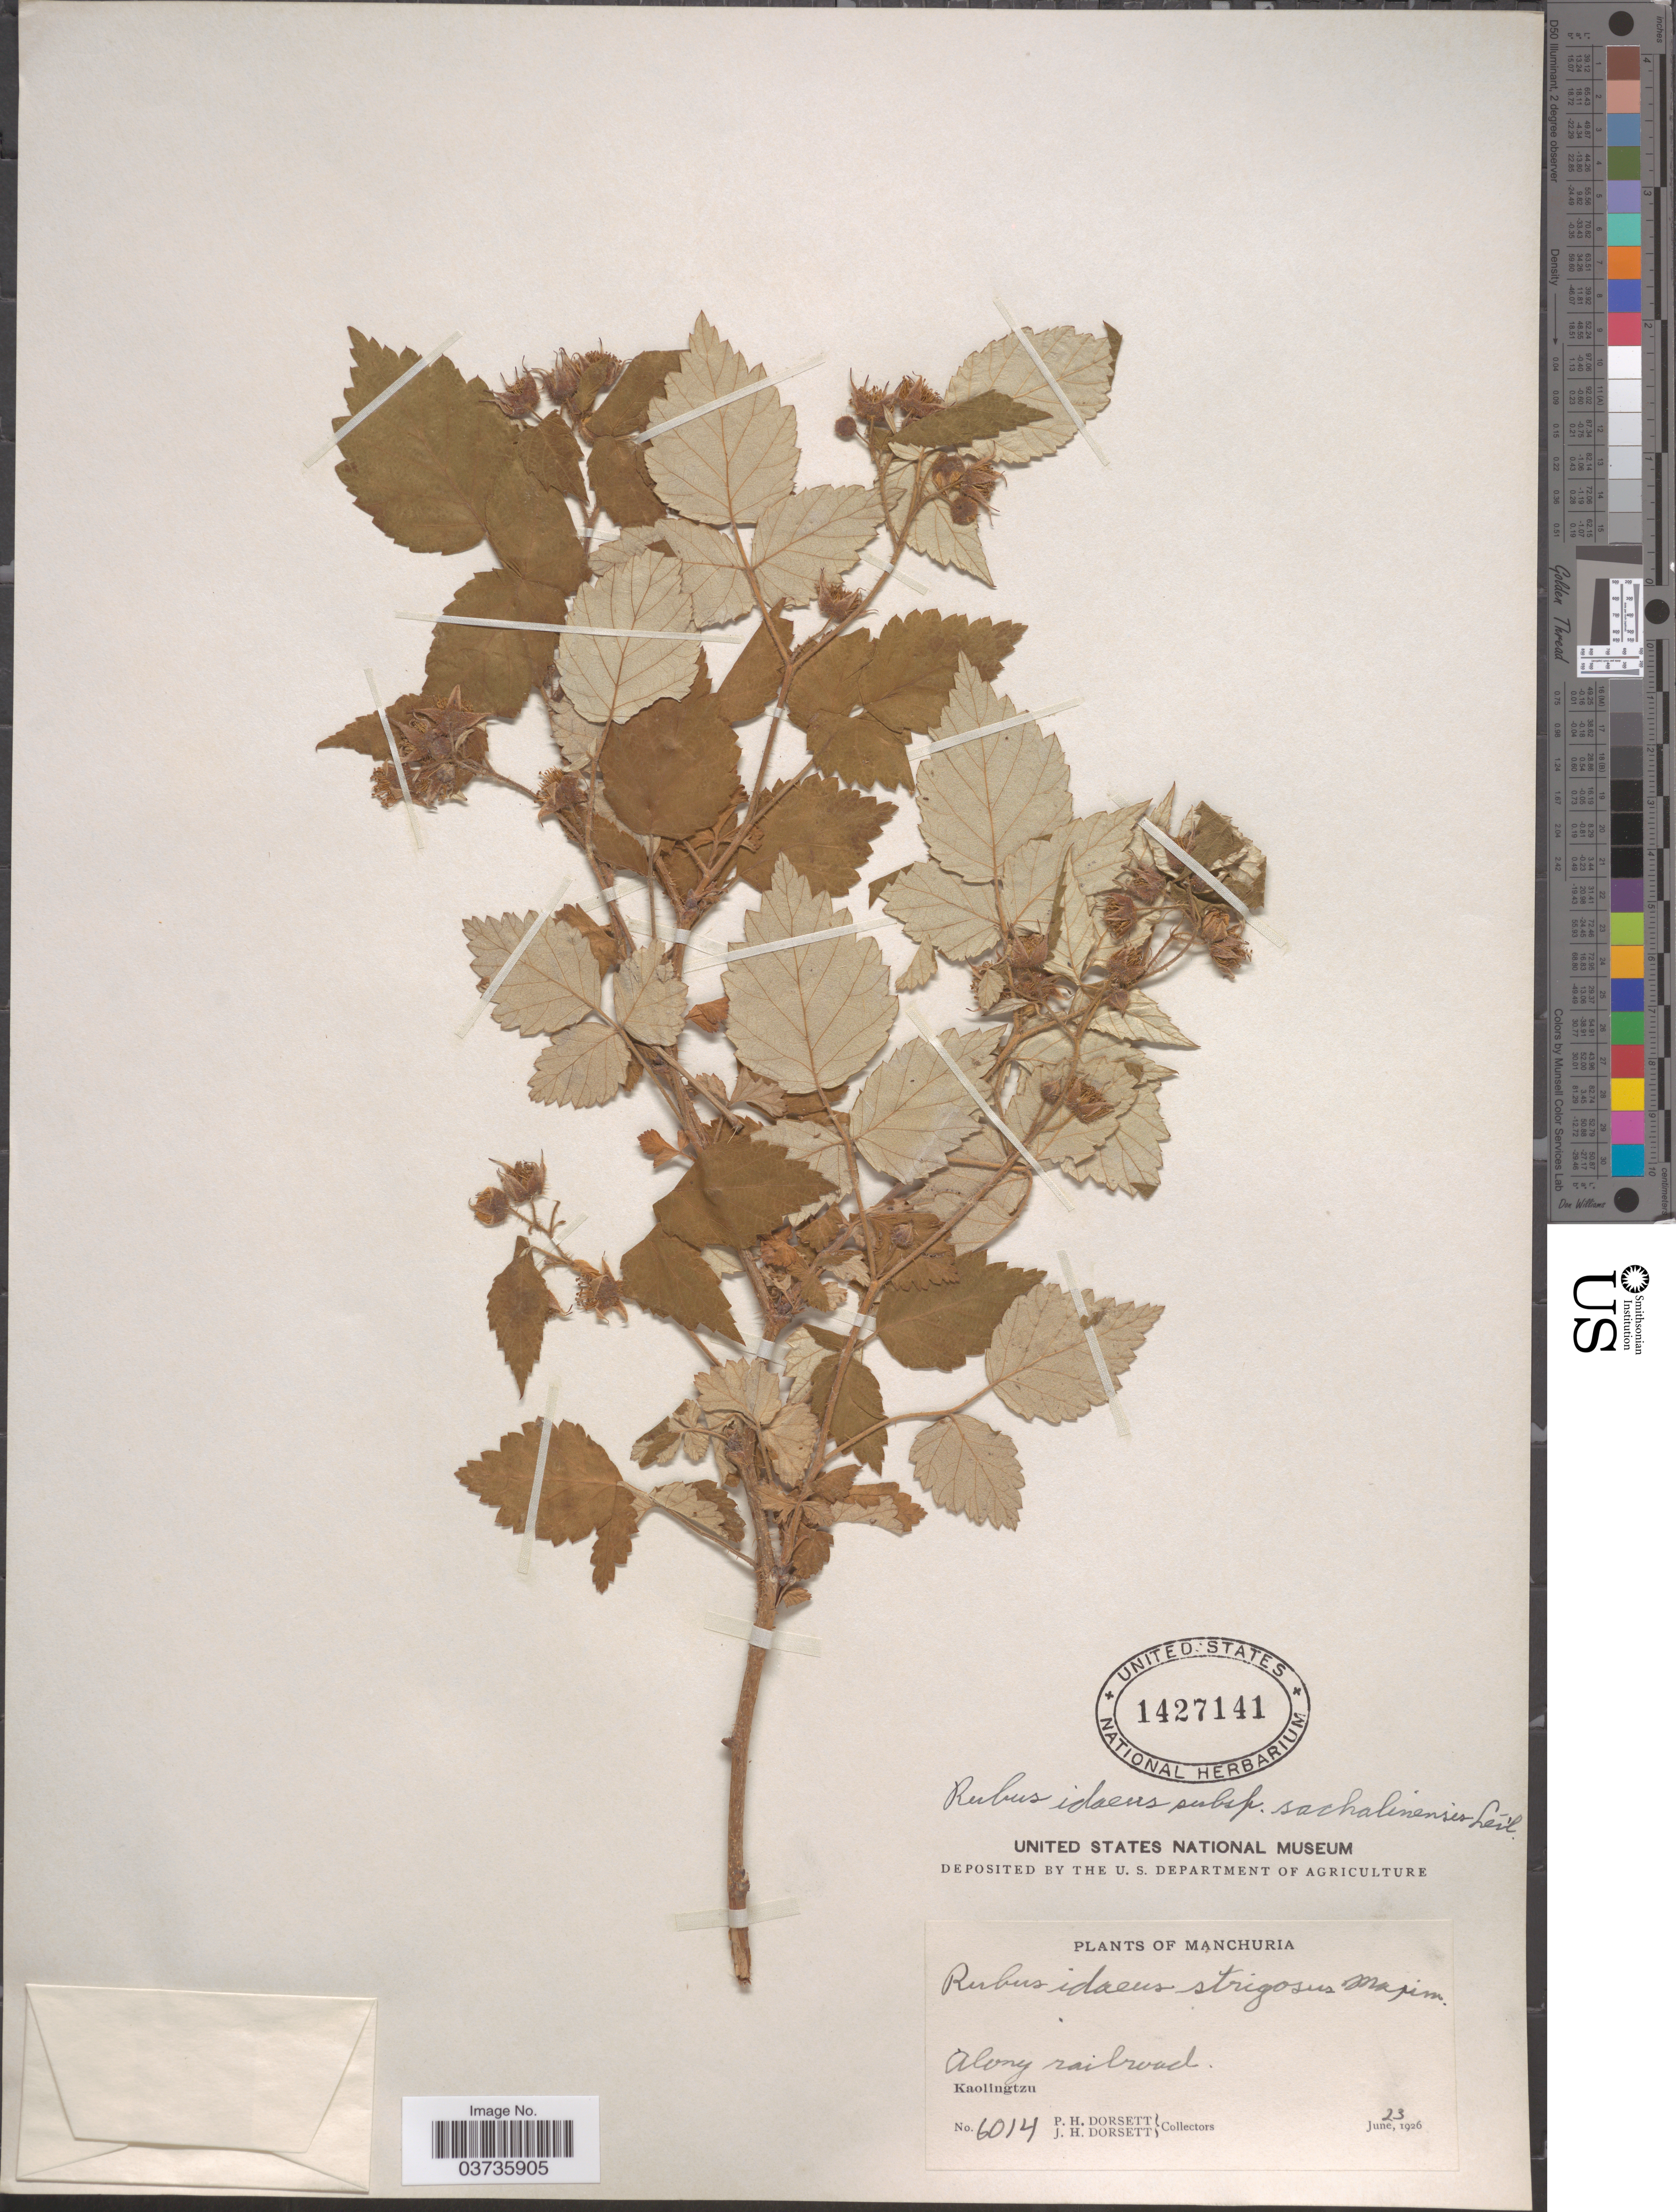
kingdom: Plantae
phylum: Tracheophyta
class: Magnoliopsida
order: Rosales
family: Rosaceae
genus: Rubus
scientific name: Rubus idaeus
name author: L.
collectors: P. H. Dorsett & J. Dorsett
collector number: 6014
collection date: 1926-06-23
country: China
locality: Manchuria. Along railroad. Kaolingtzu.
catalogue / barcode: US 1427141